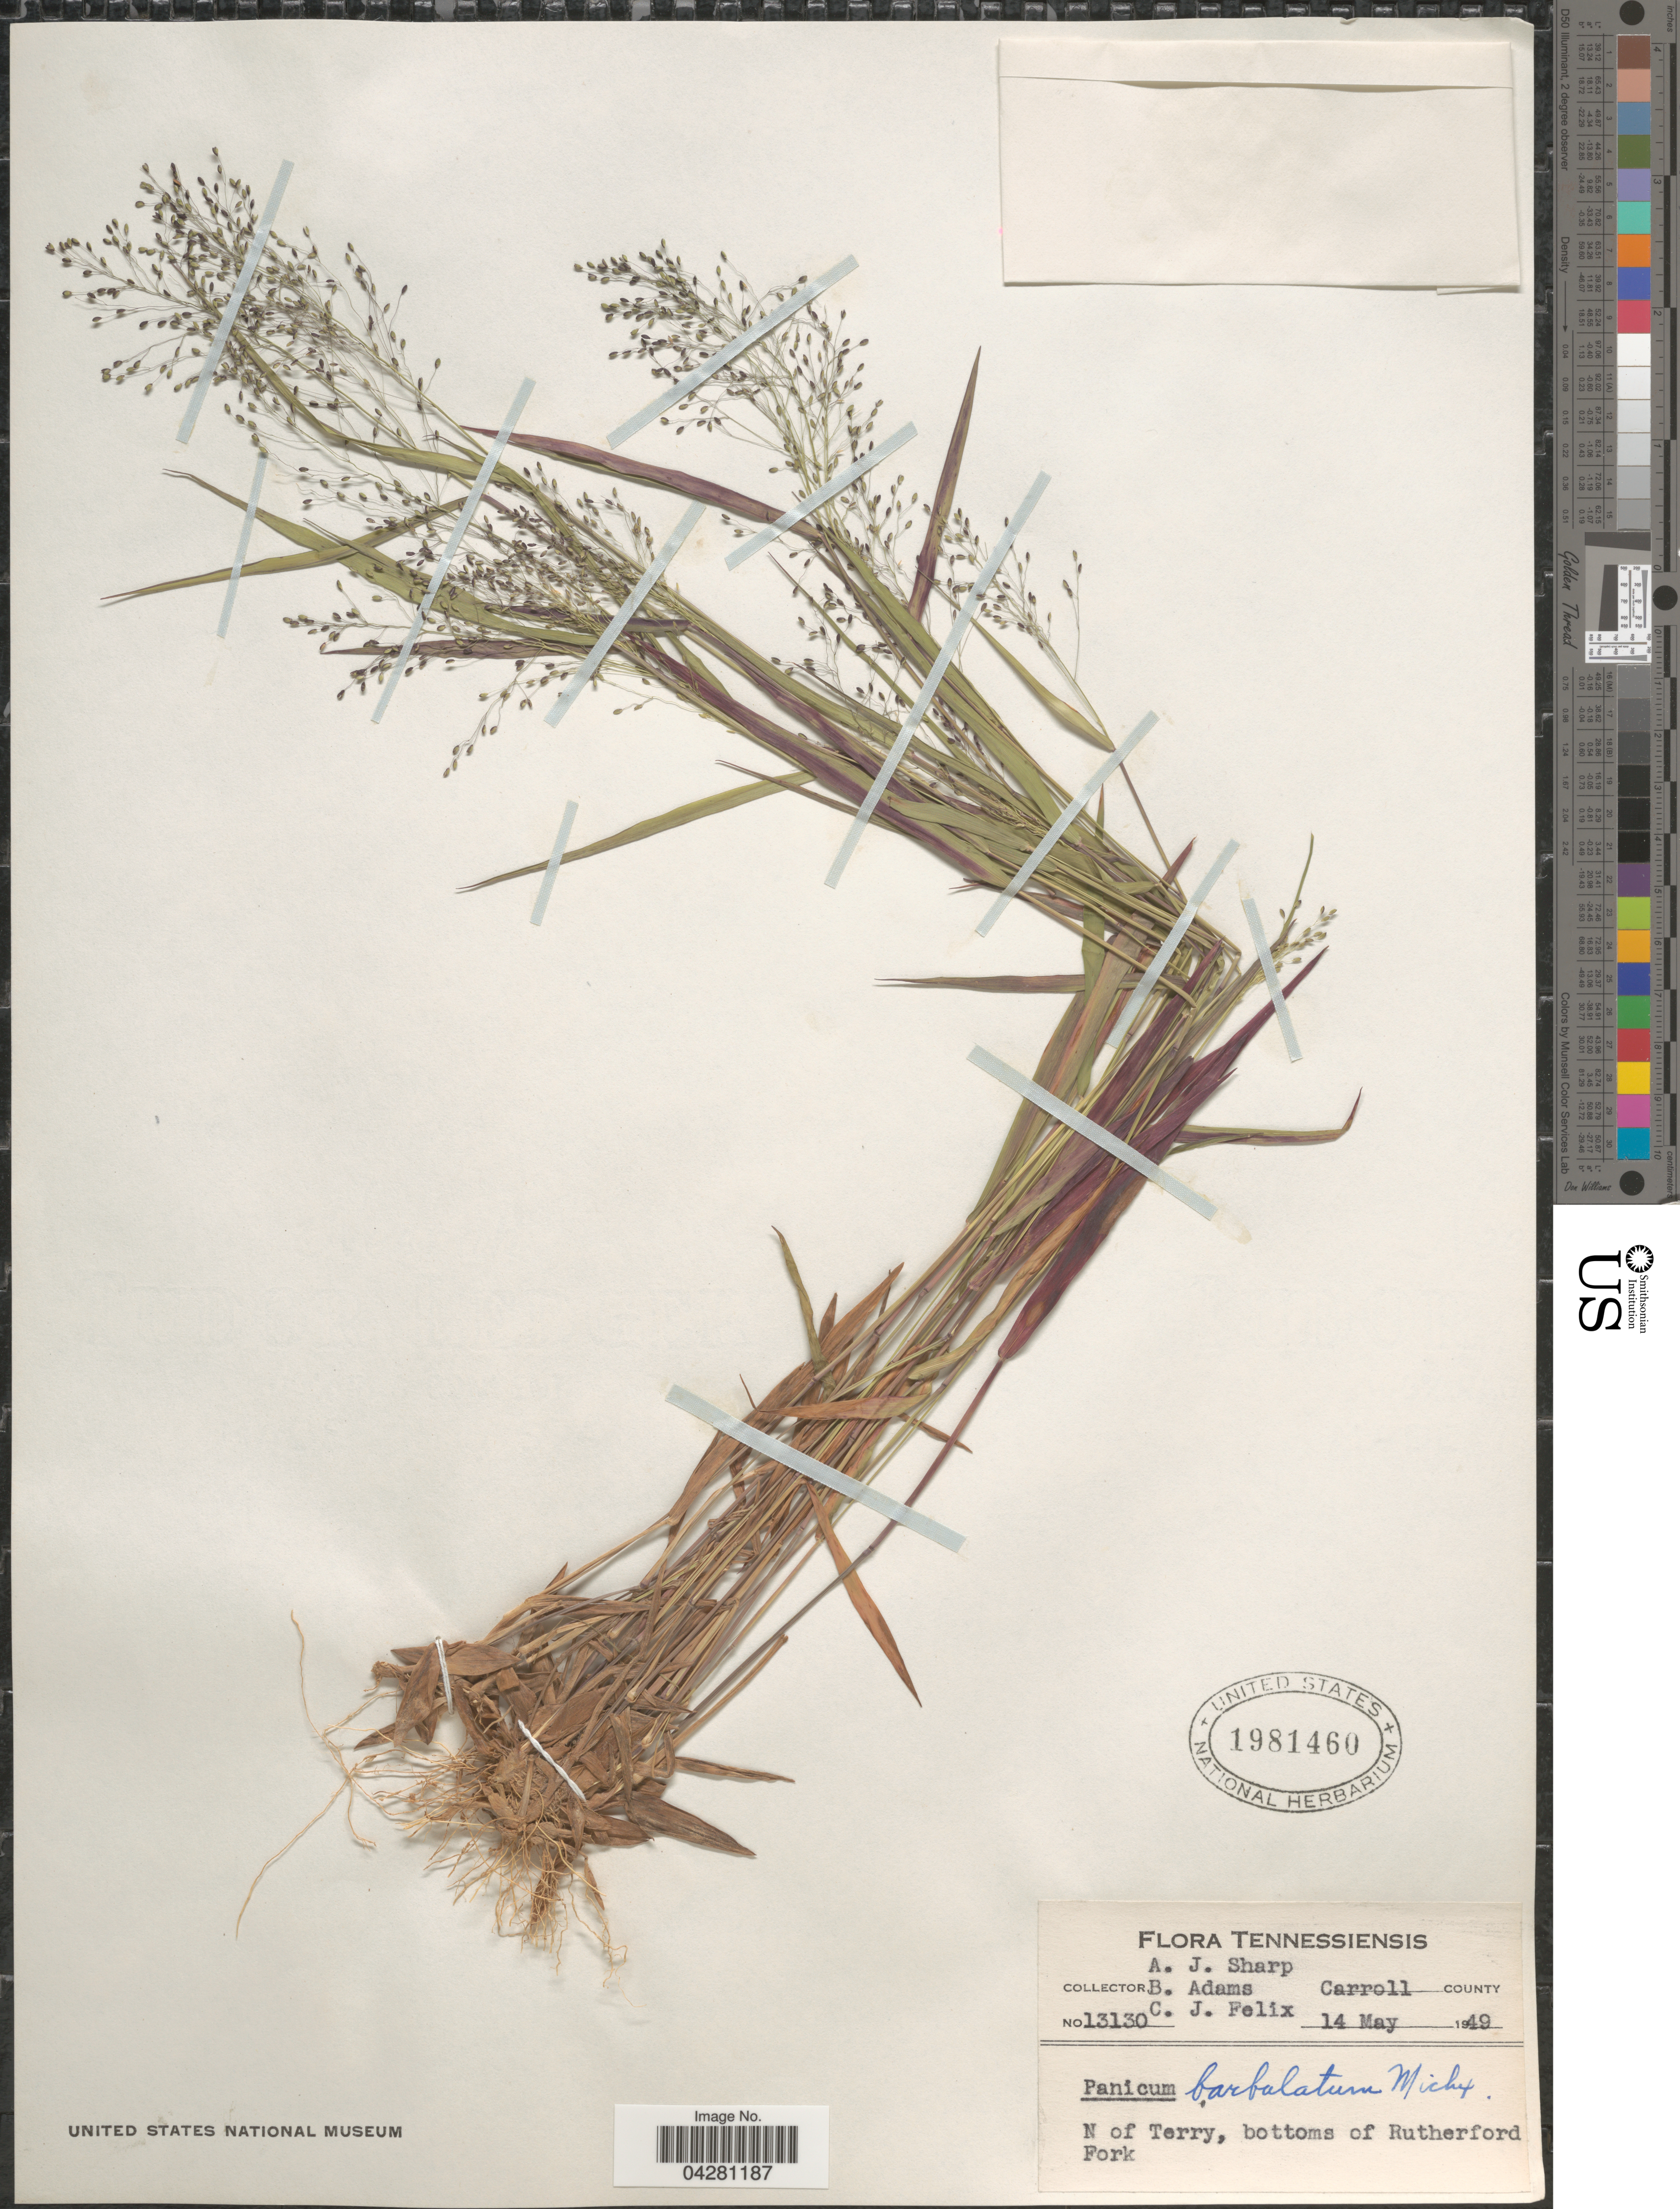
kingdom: Plantae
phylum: Tracheophyta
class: Liliopsida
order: Poales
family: Poaceae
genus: Dichanthelium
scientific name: Dichanthelium dichotomum var. dichotomum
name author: (L.) Gould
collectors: A. J. Sharp, B. Adams & C. Felix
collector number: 13130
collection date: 1949-05-14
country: United States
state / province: Tennessee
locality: Carroll County. N of Terry, bottoms of Rutherford Fork.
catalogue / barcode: US 1981460